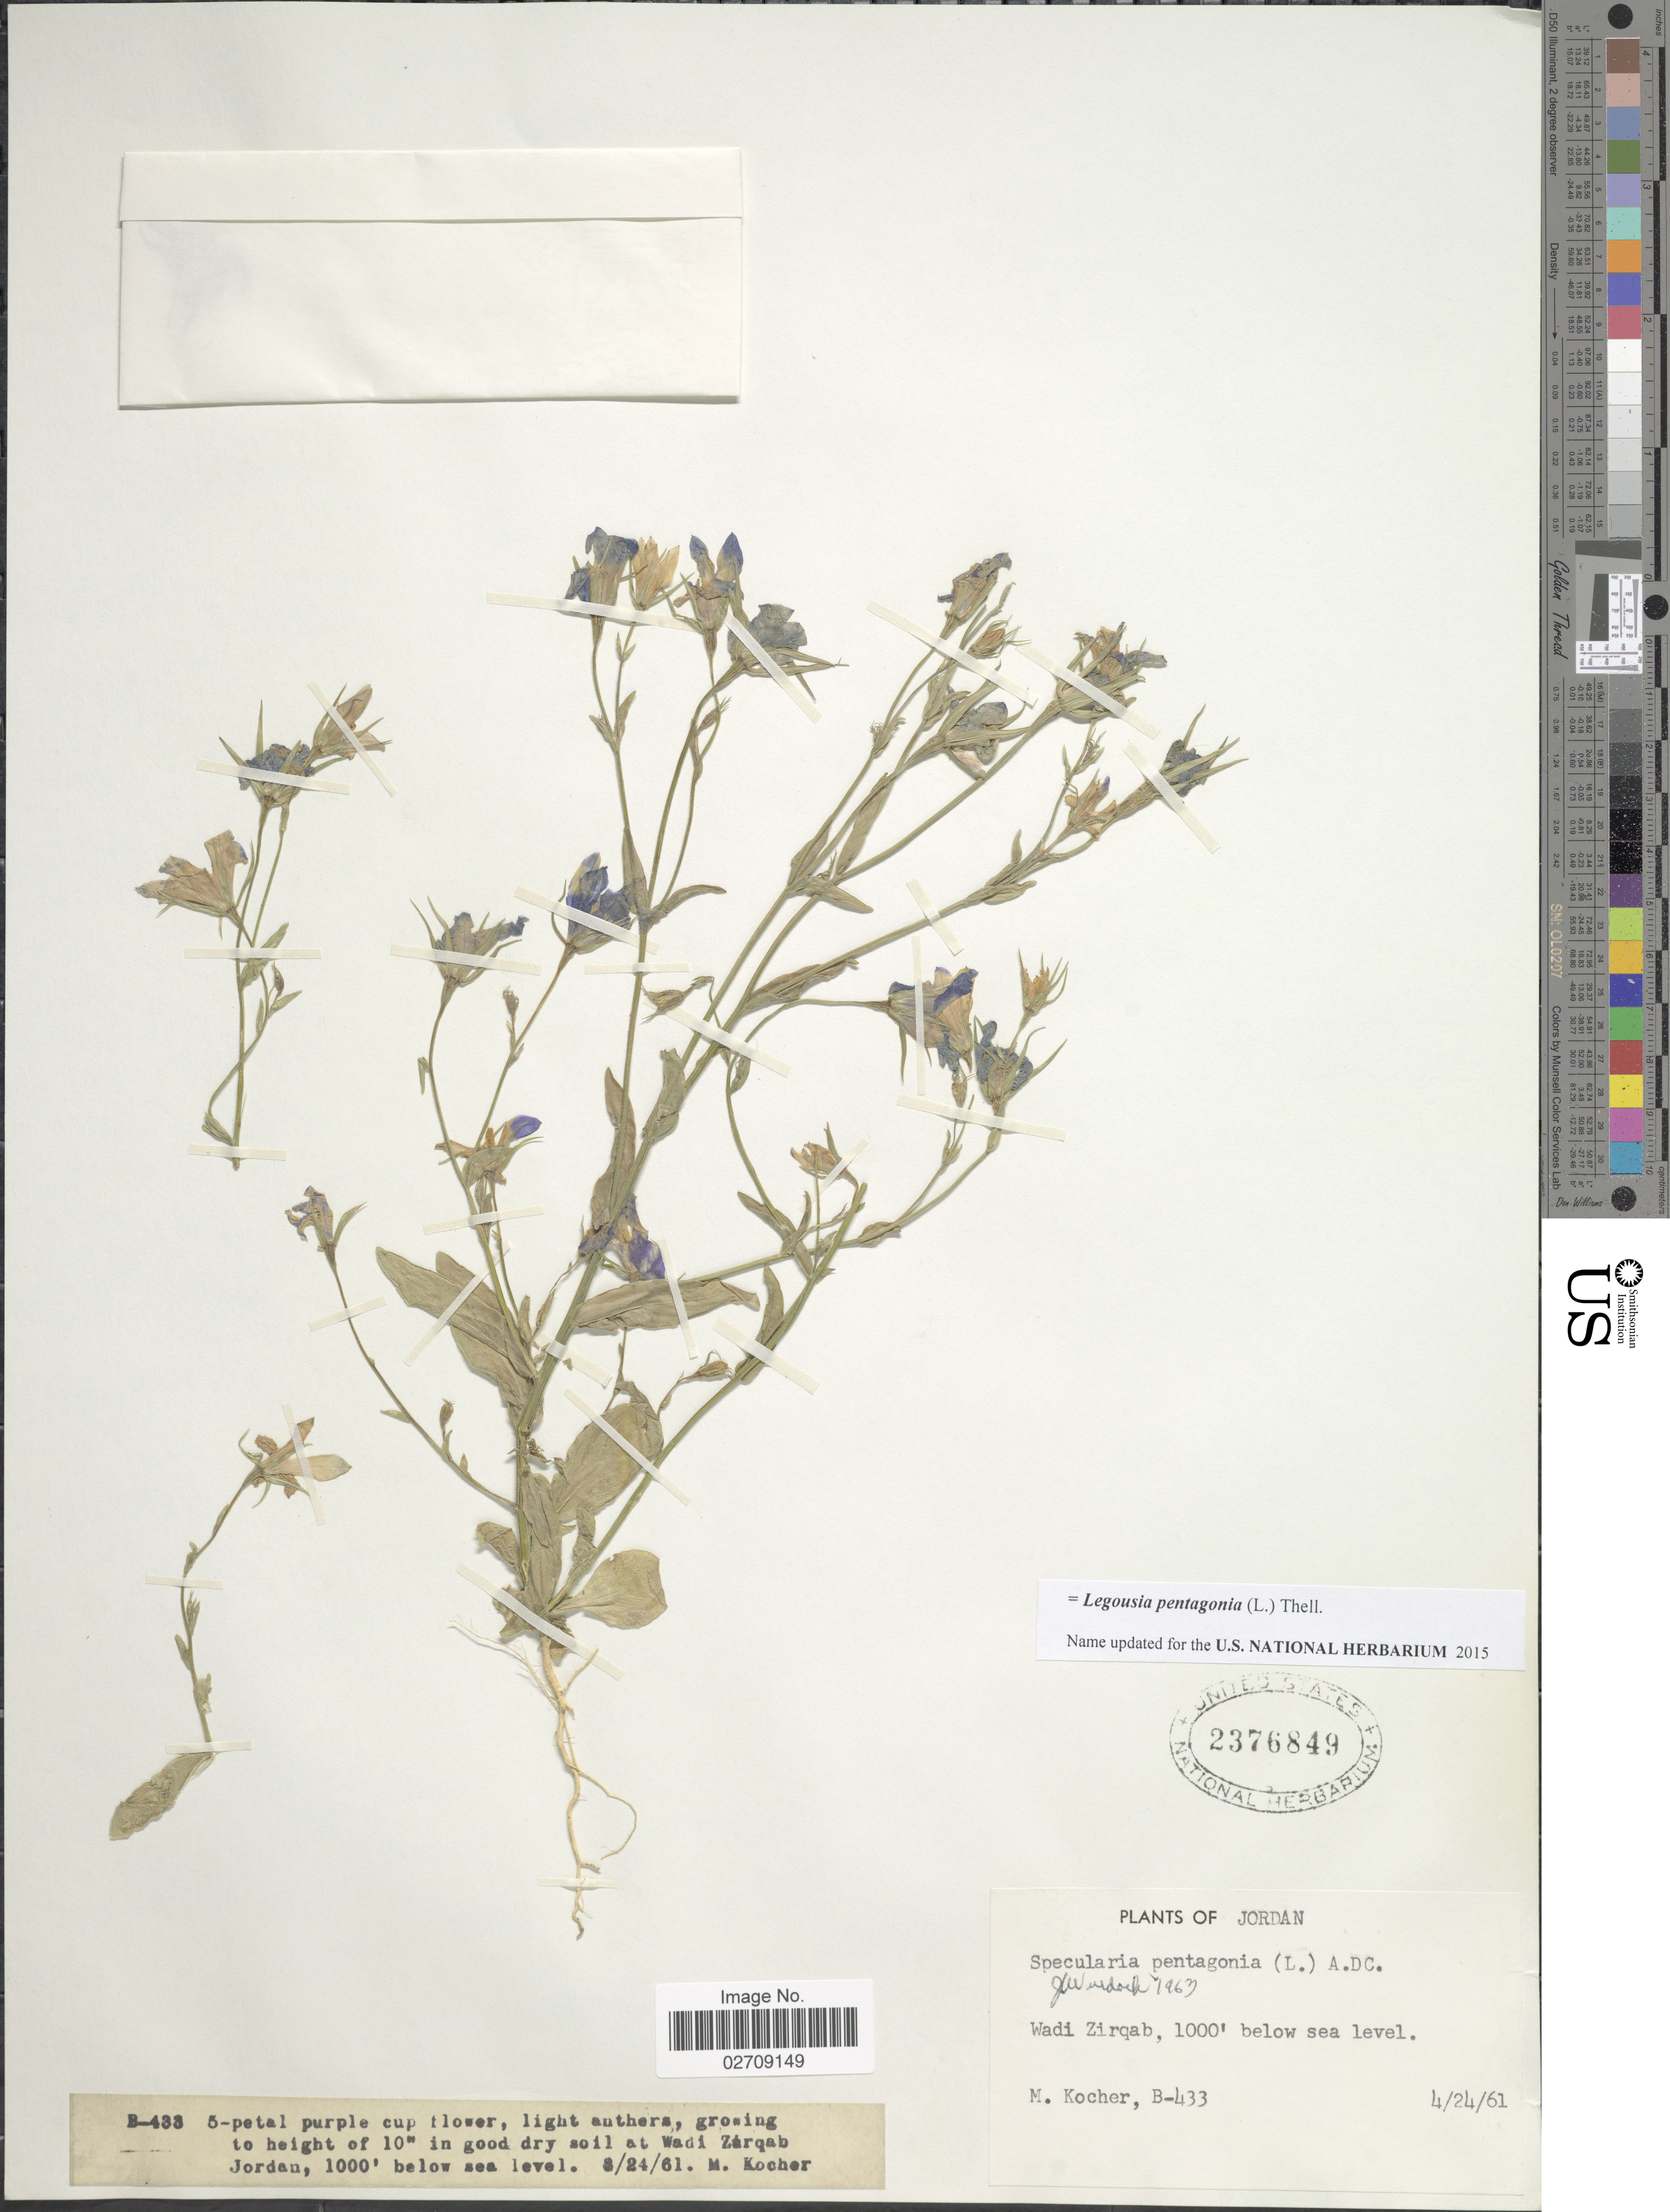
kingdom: Plantae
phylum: Tracheophyta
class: Magnoliopsida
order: Asterales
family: Campanulaceae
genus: Legousia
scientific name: Legousia pentagonia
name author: (L.) Thell.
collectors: M. Kocher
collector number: B-433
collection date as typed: Transcribed d/m/y: 24/4/61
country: Jordan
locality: Wadi Zirqab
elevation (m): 305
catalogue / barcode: US 2376849